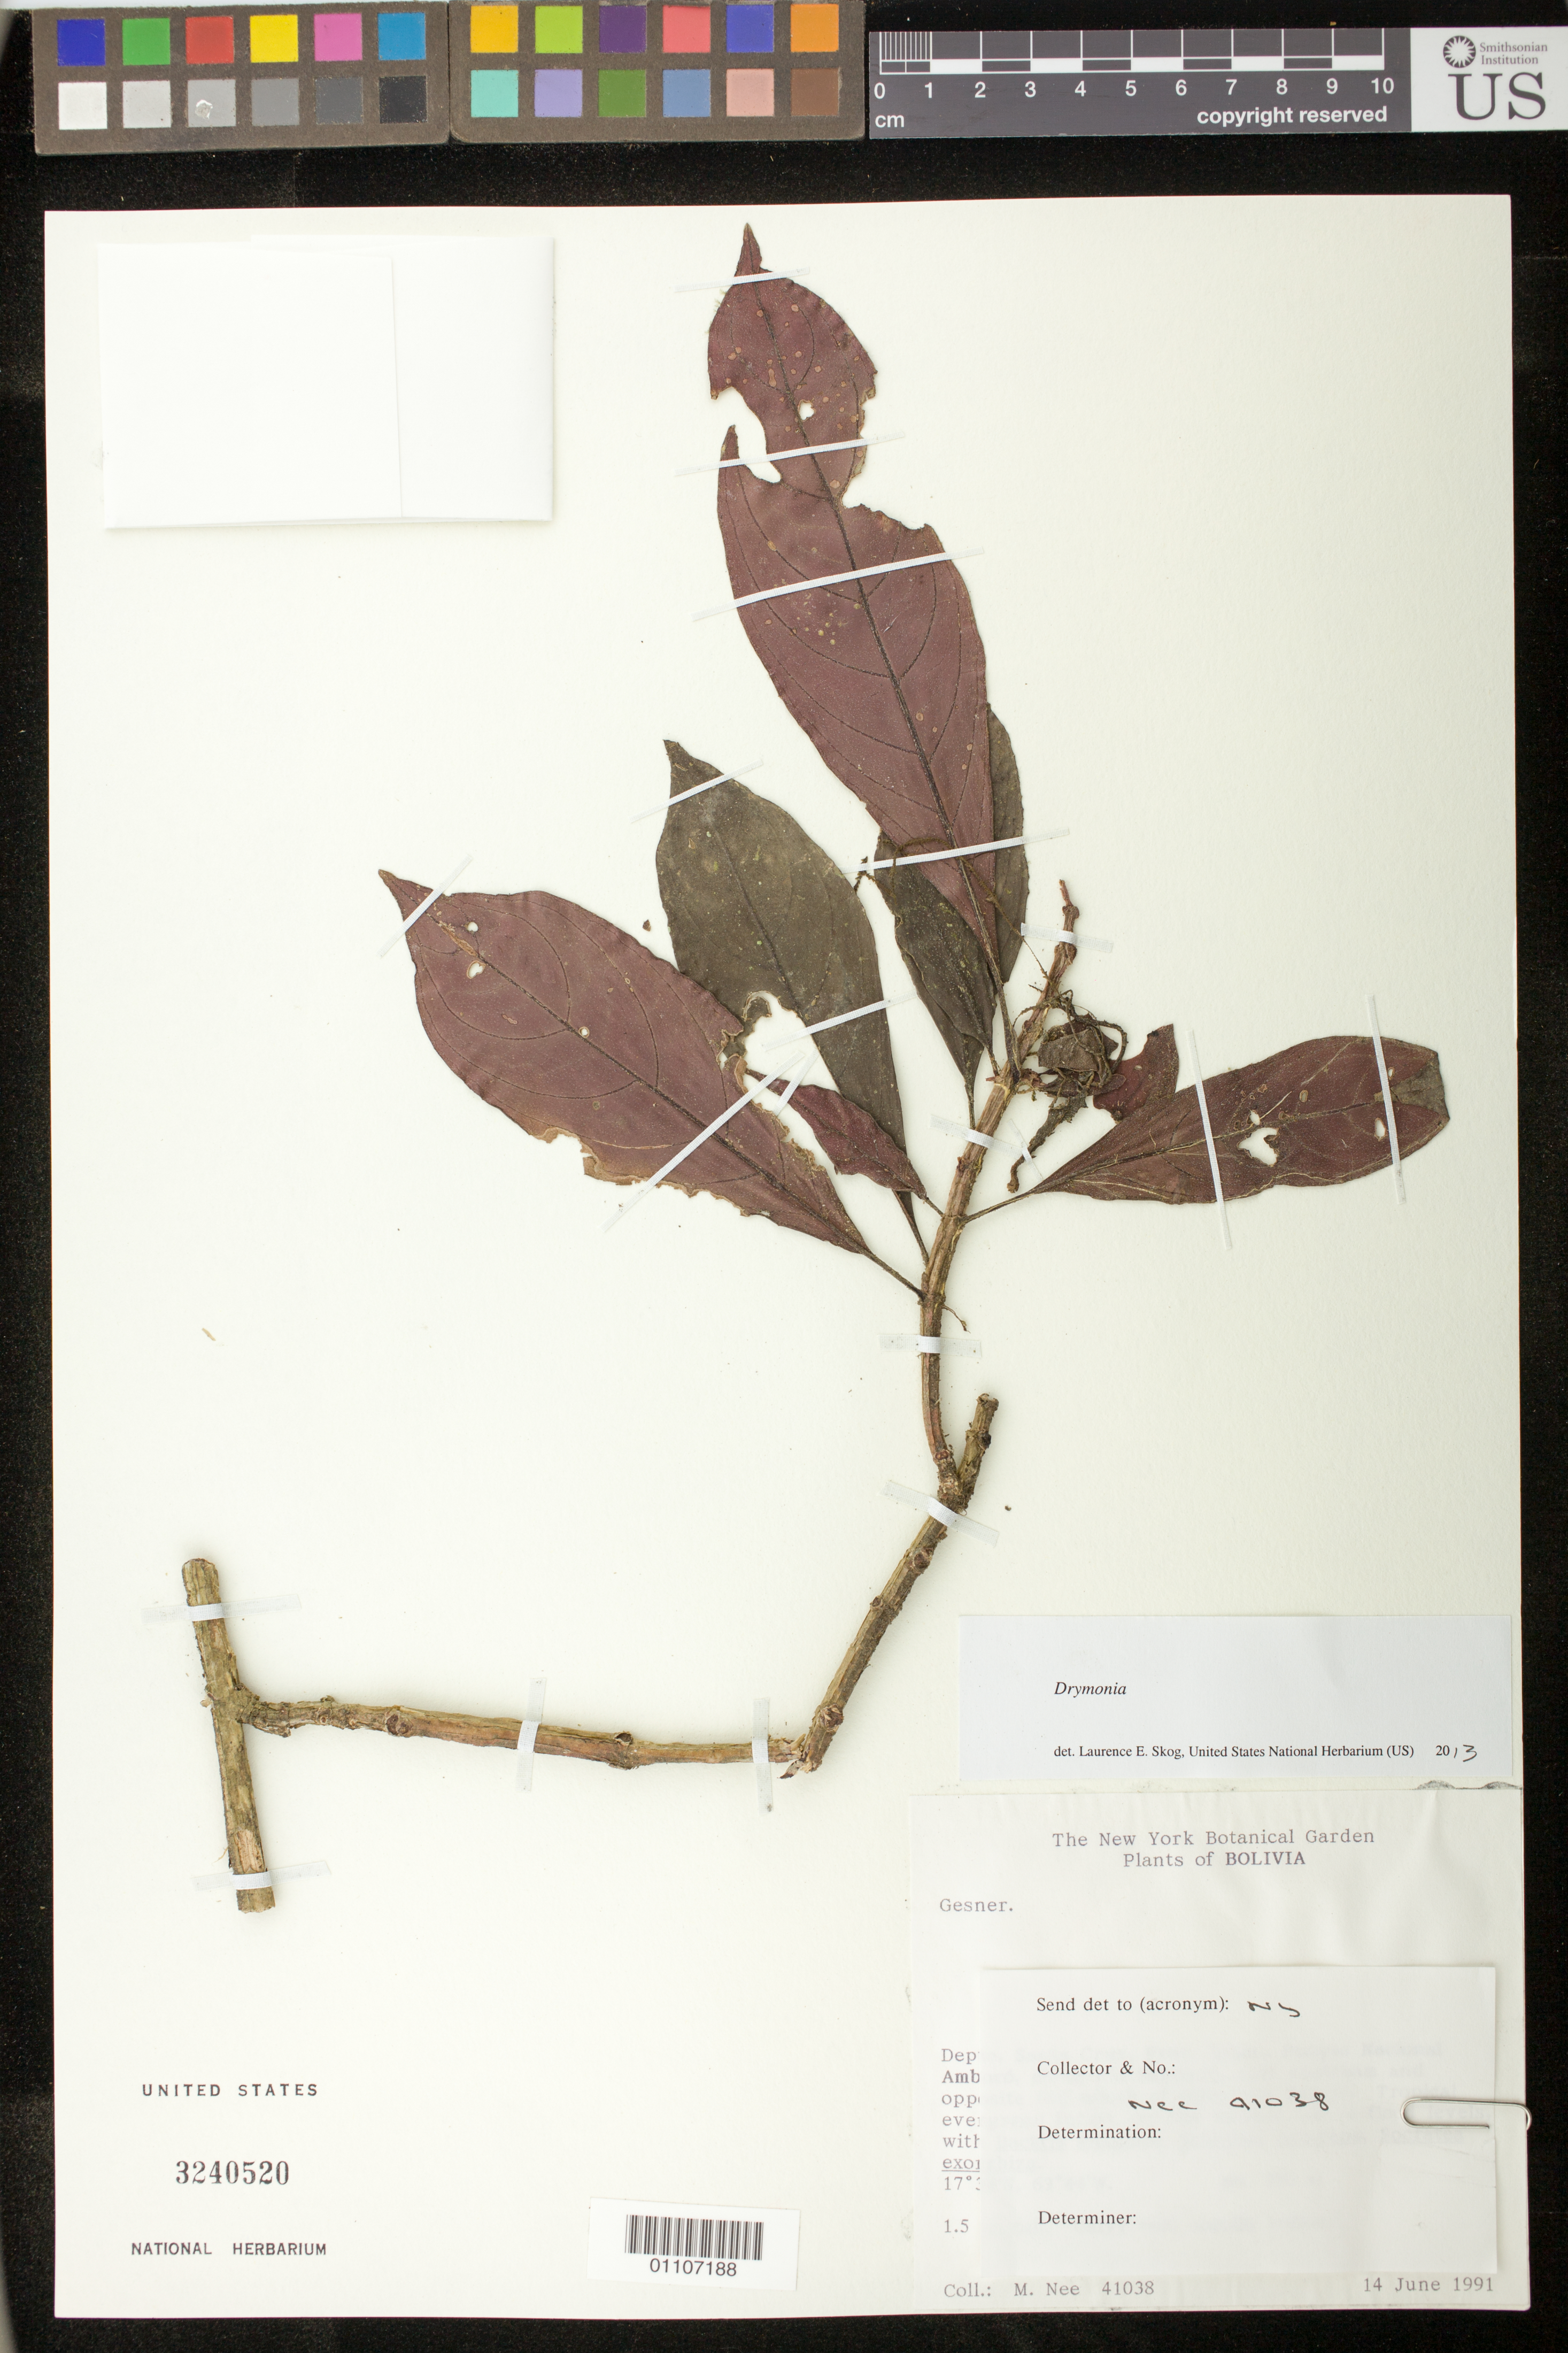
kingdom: Plantae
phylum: Tracheophyta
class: Magnoliopsida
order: Lamiales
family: Gesneriaceae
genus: Drymonia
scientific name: Drymonia sp.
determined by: Skog, Laurence E.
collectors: M. Nee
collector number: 41038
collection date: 1991-06-14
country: Bolivia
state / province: Santa Cruz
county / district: Ichilo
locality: Parque Nacional Amboro, along Rio Saguayo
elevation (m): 350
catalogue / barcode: US 3240520